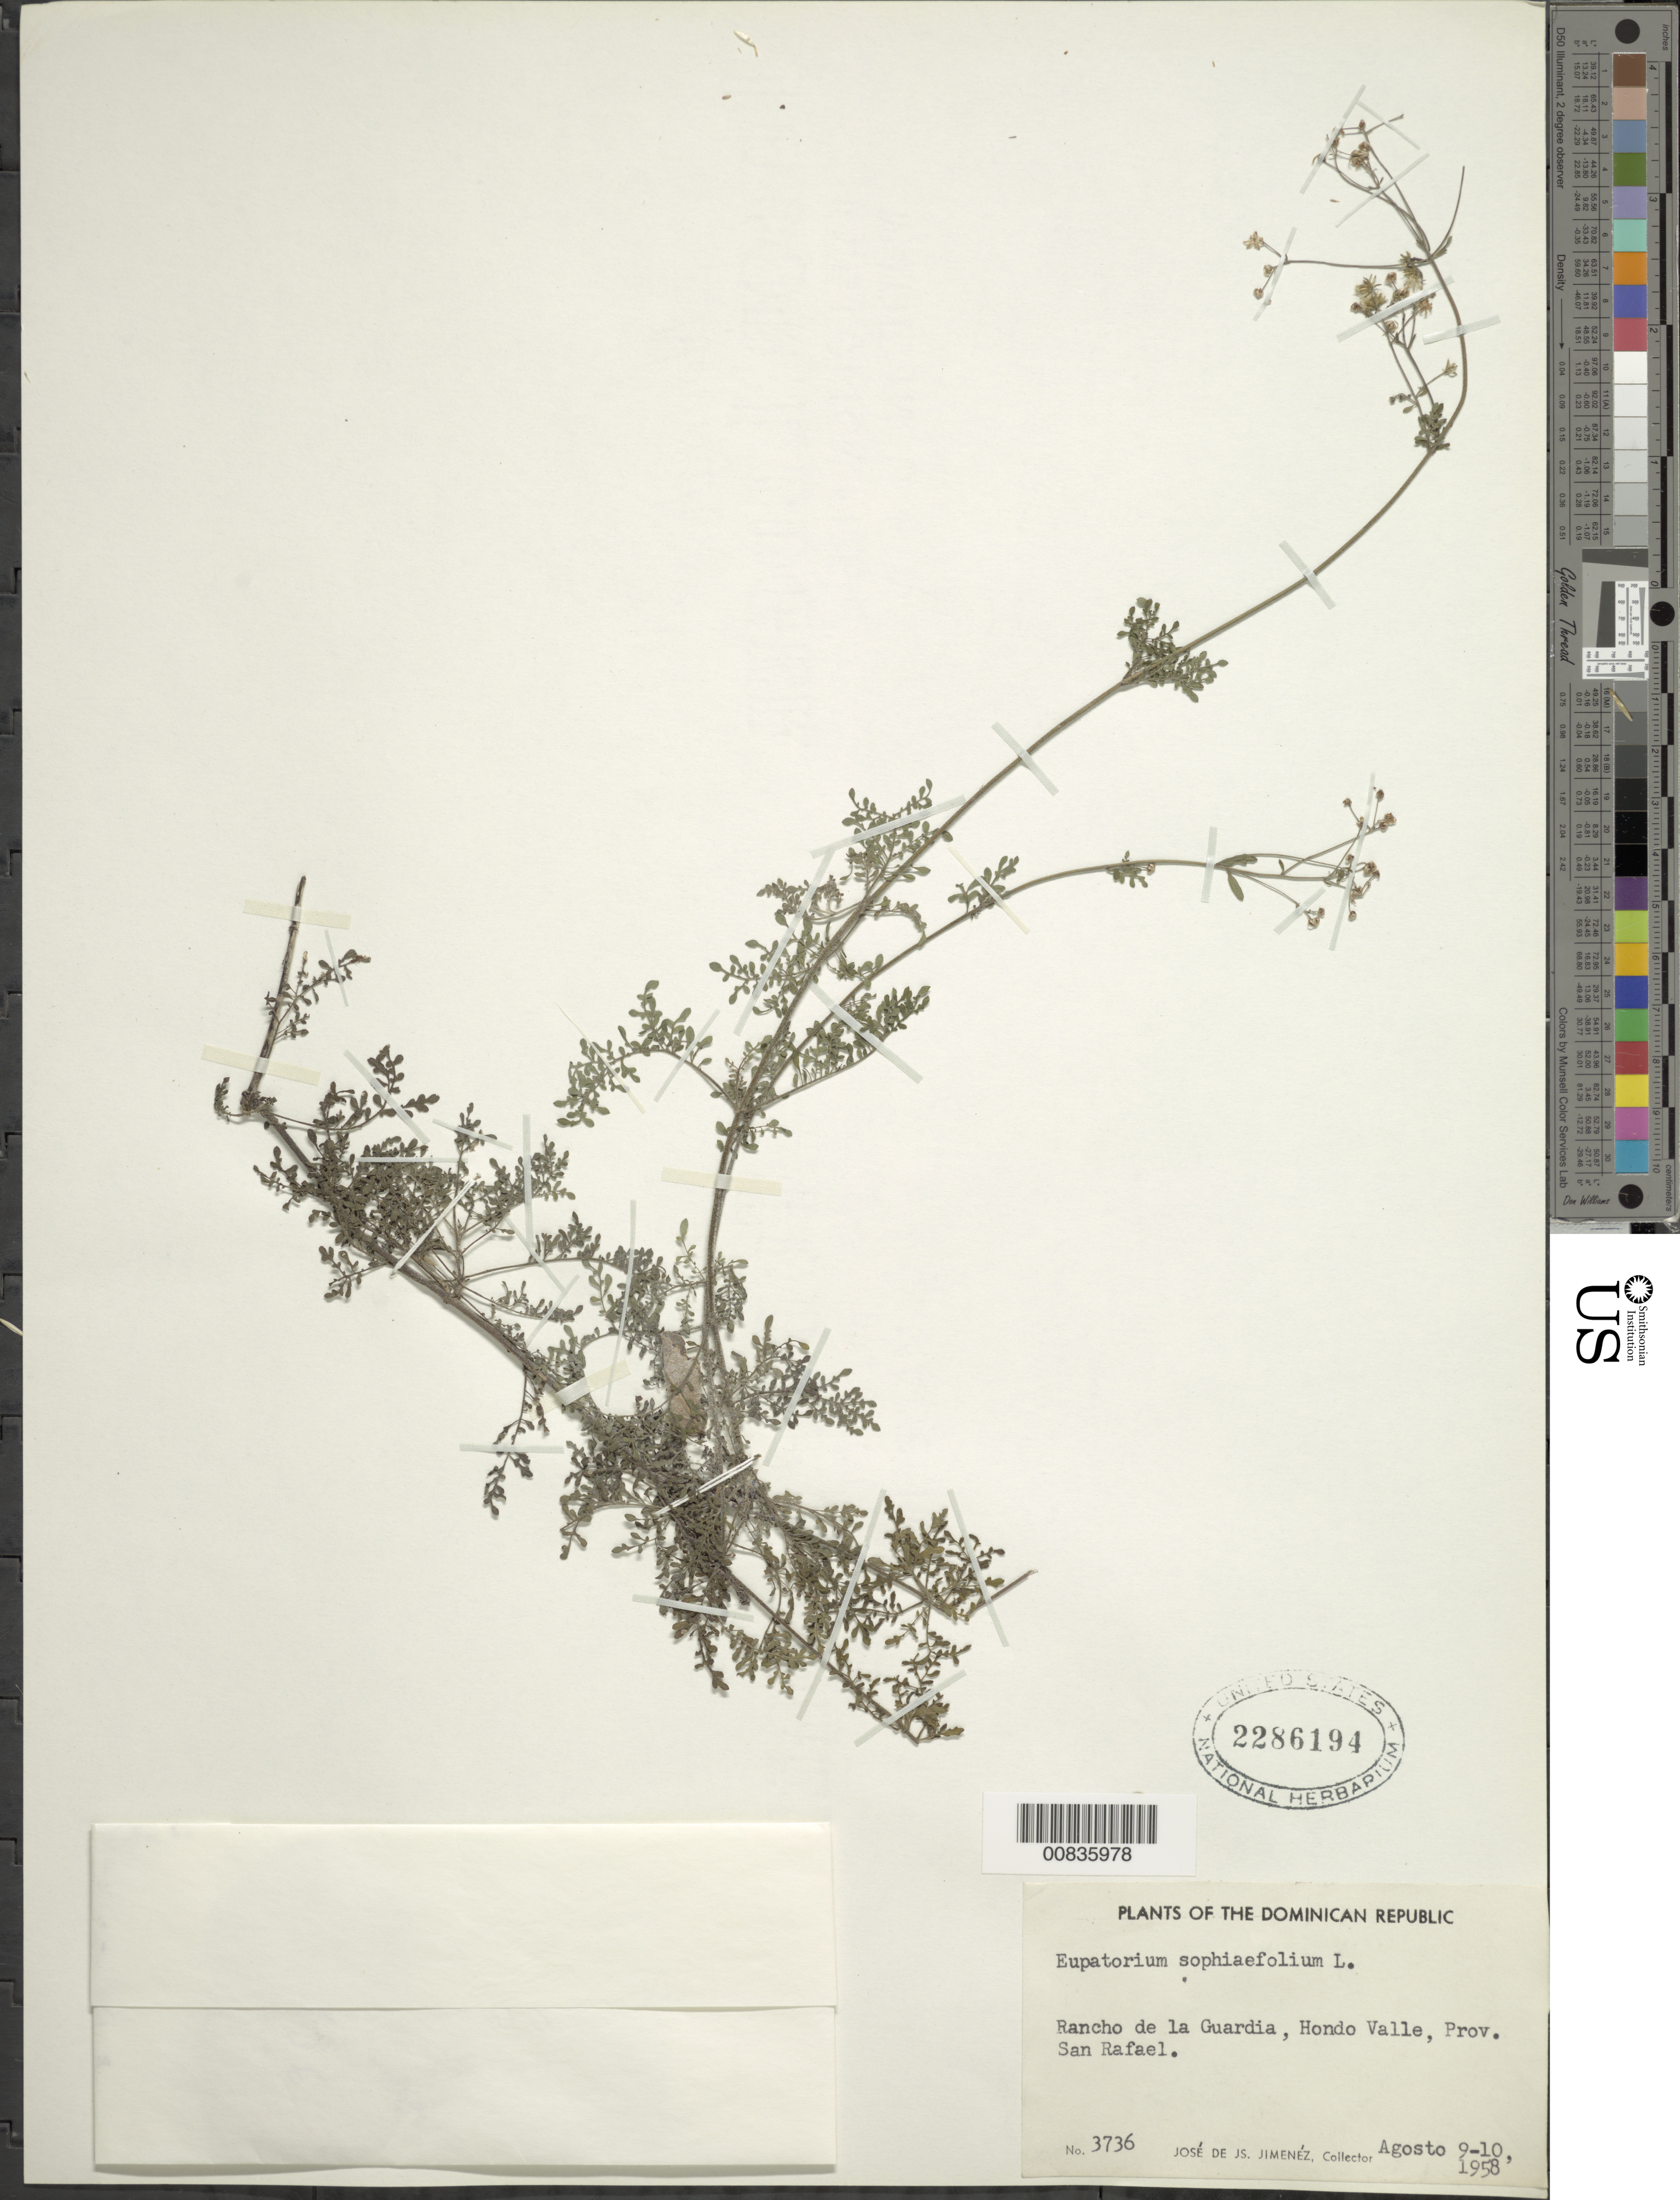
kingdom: Plantae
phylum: Tracheophyta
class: Magnoliopsida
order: Asterales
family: Asteraceae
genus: Eupatorina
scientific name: Eupatorina sophiaefolium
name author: (L.) R.M. King & H. Rob.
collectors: J. J. Jiménez Almonte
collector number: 3736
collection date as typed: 09 Aug 1958 to 10 Aug 1958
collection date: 1958-08-09/1958-08-10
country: Dominican Republic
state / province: Elias Piña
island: Hispaniola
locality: Rancho de la Guardia, Hondo Valle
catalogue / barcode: US 2286194